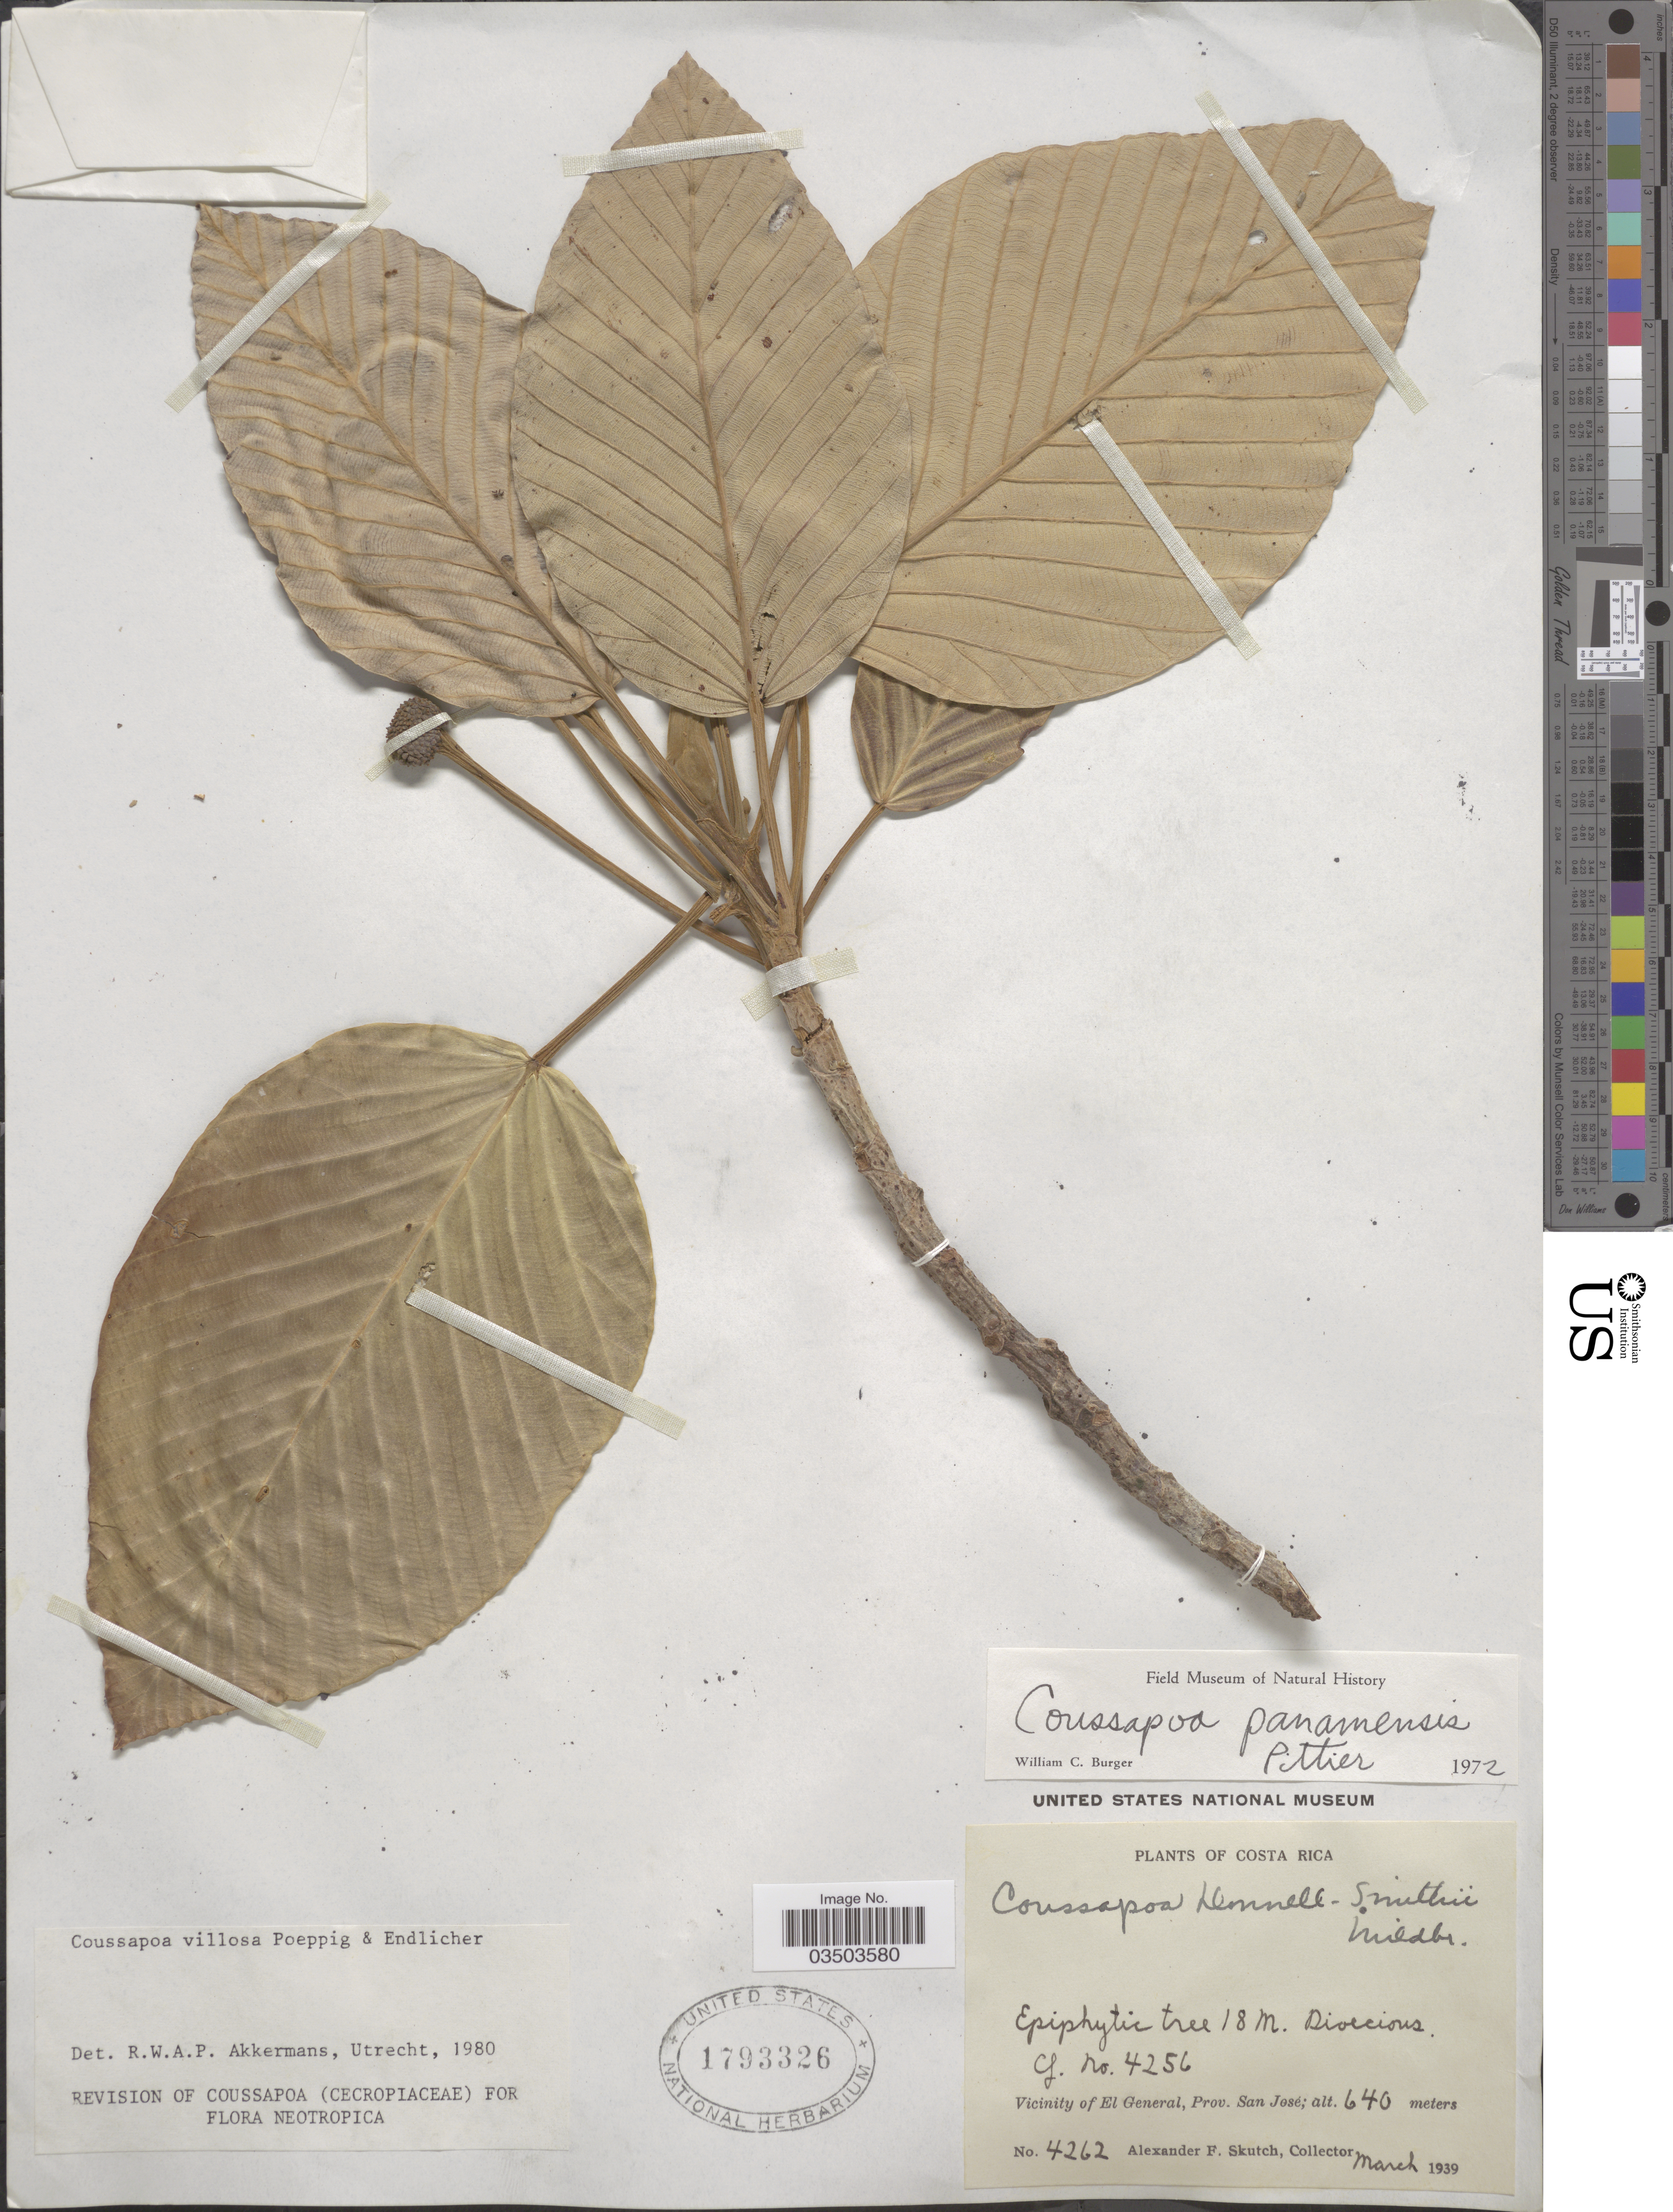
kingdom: Plantae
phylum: Tracheophyta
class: Magnoliopsida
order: Rosales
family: Urticaceae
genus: Coussapoa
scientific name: Coussapoa villosa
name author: Poepp. & Endl.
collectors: A. F. Skutch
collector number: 4262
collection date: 1939-03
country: Costa Rica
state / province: San José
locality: Vicinity of El General.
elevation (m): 640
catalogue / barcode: US 1793326